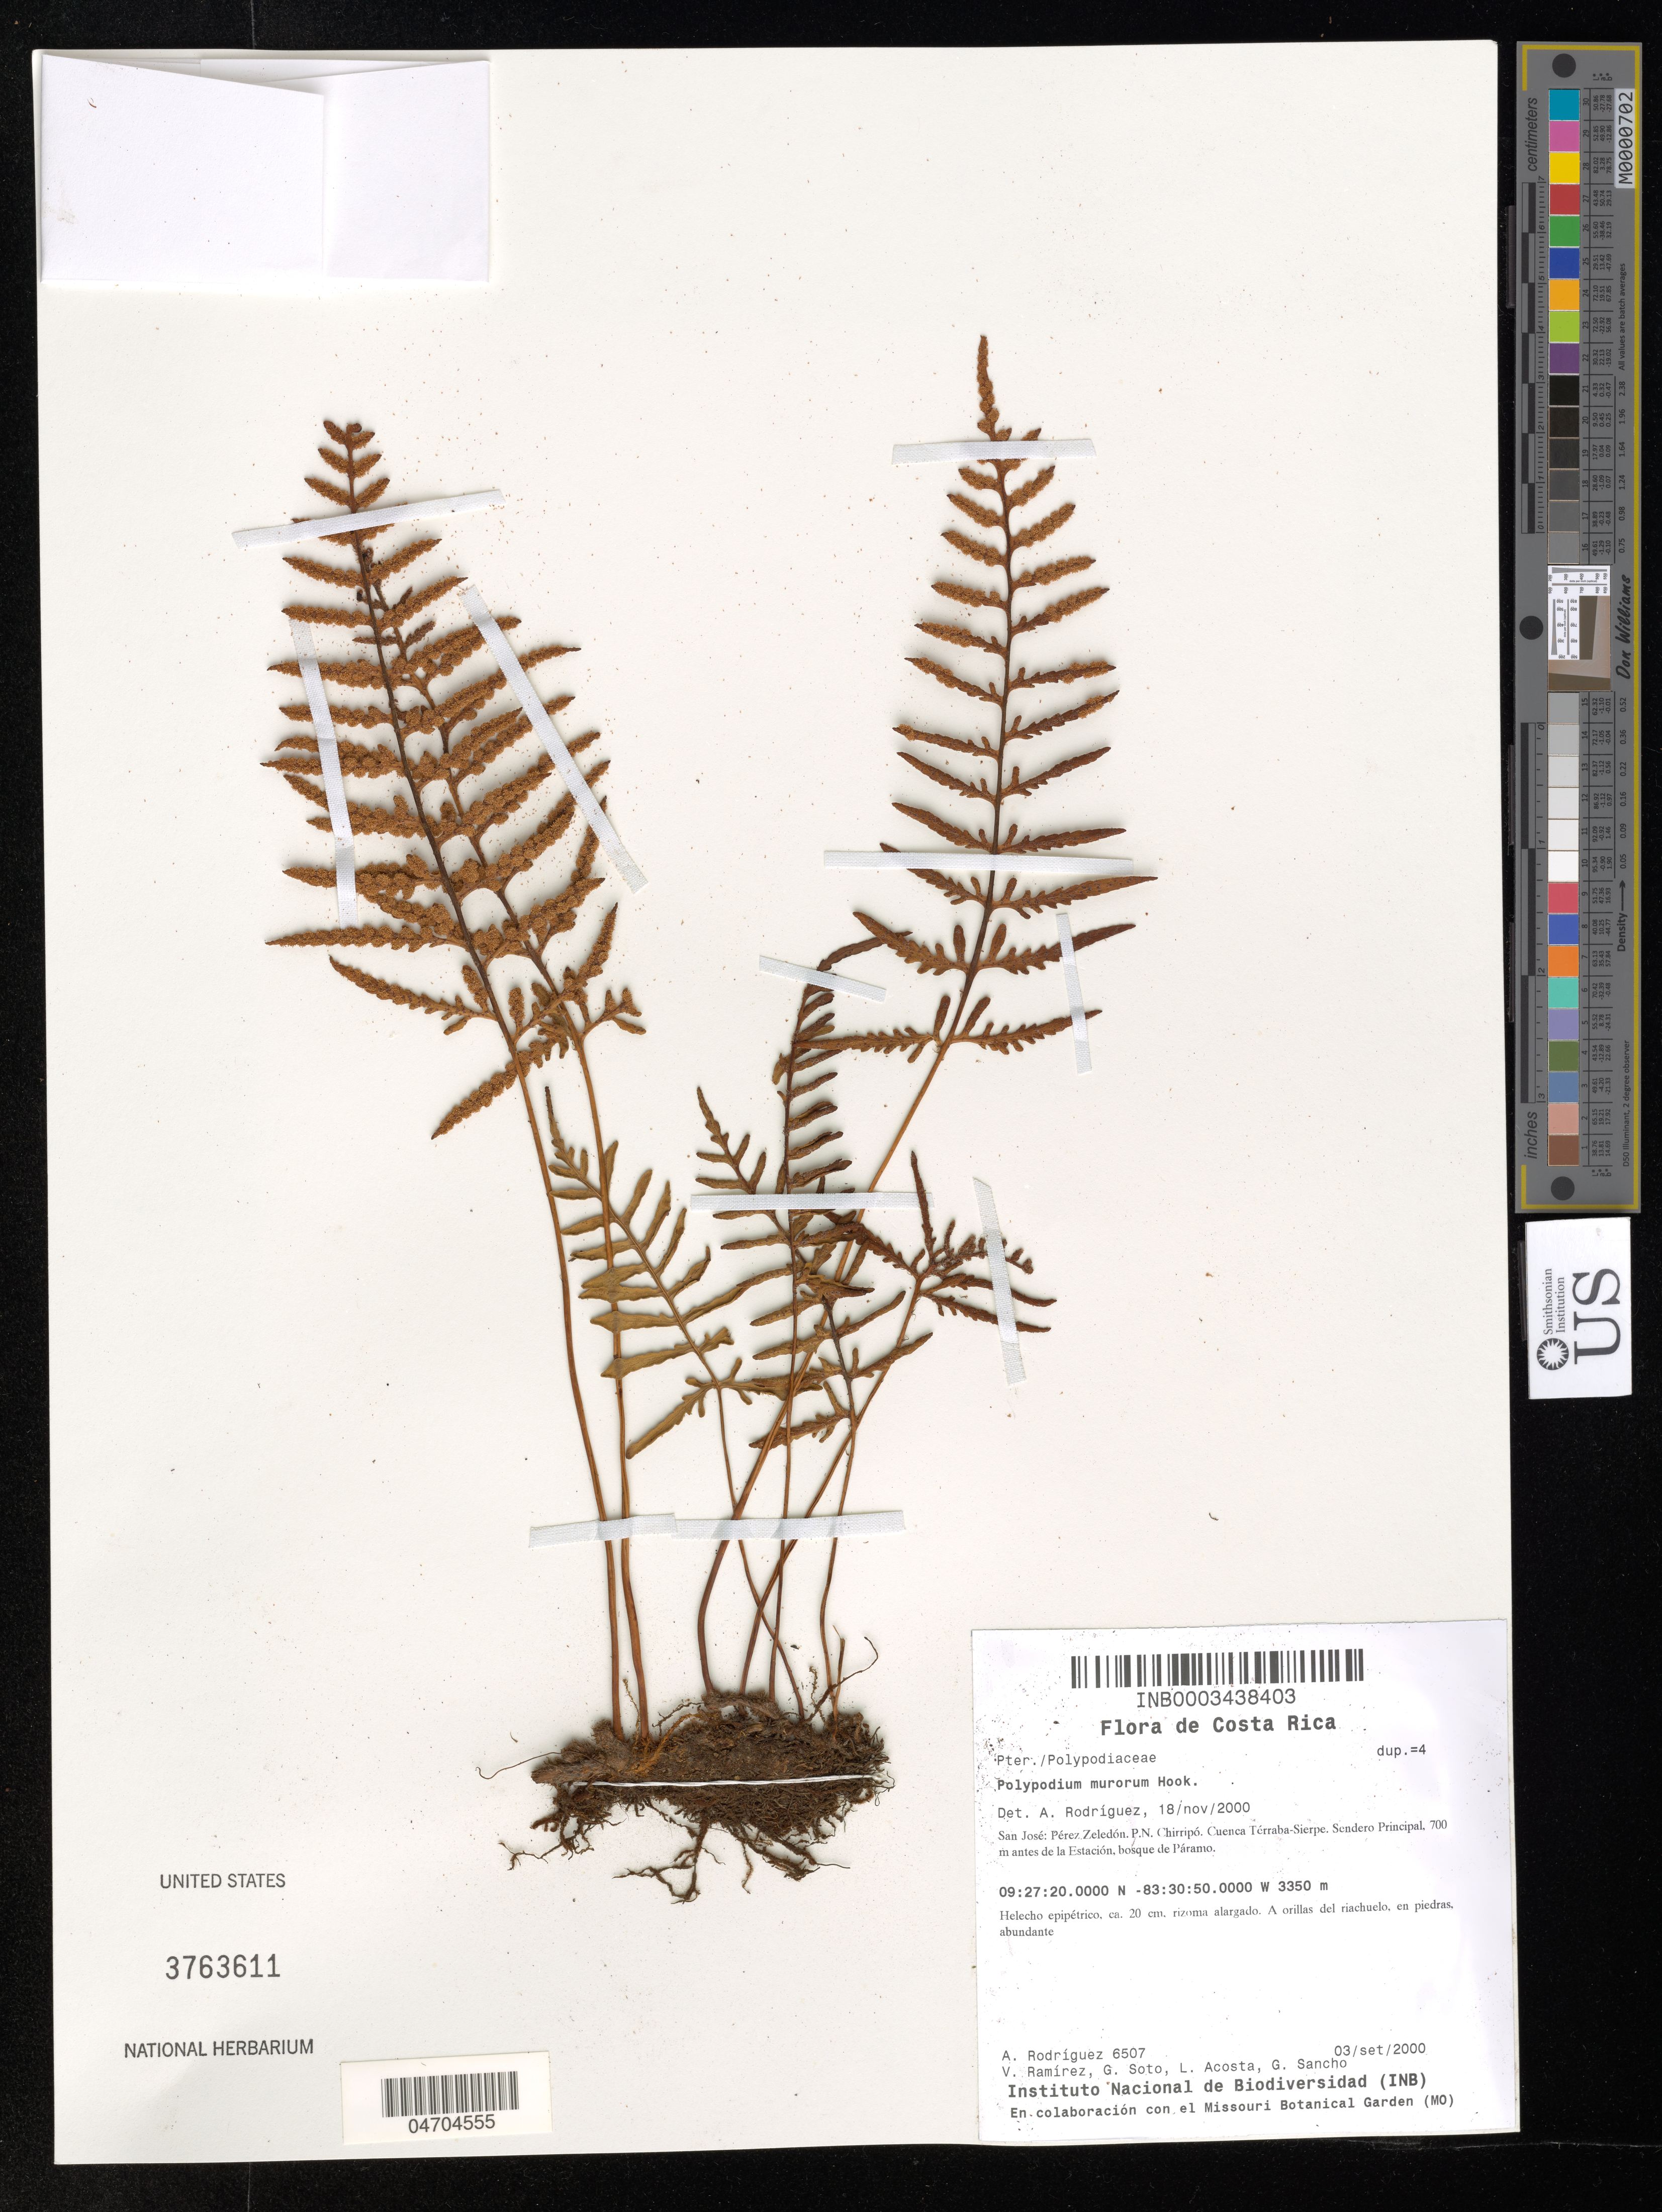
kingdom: Plantae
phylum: Tracheophyta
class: Polypodiopsida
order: Polypodiales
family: Polypodiaceae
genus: Polypodium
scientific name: Polypodium murorum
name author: Hook.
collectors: A. Rodríguez, V. Ramirez, G. Soto, L. Acosta & G. Sancho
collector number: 6507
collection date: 2000-09-03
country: Costa Rica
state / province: San José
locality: Pérez Zeledón. P. N. Chirripó. Cuenca Térraba-Sierpe. Sendero Principal, 700 m antes de la Estación, bosque de Páramo.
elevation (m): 3350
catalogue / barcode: US 3763611